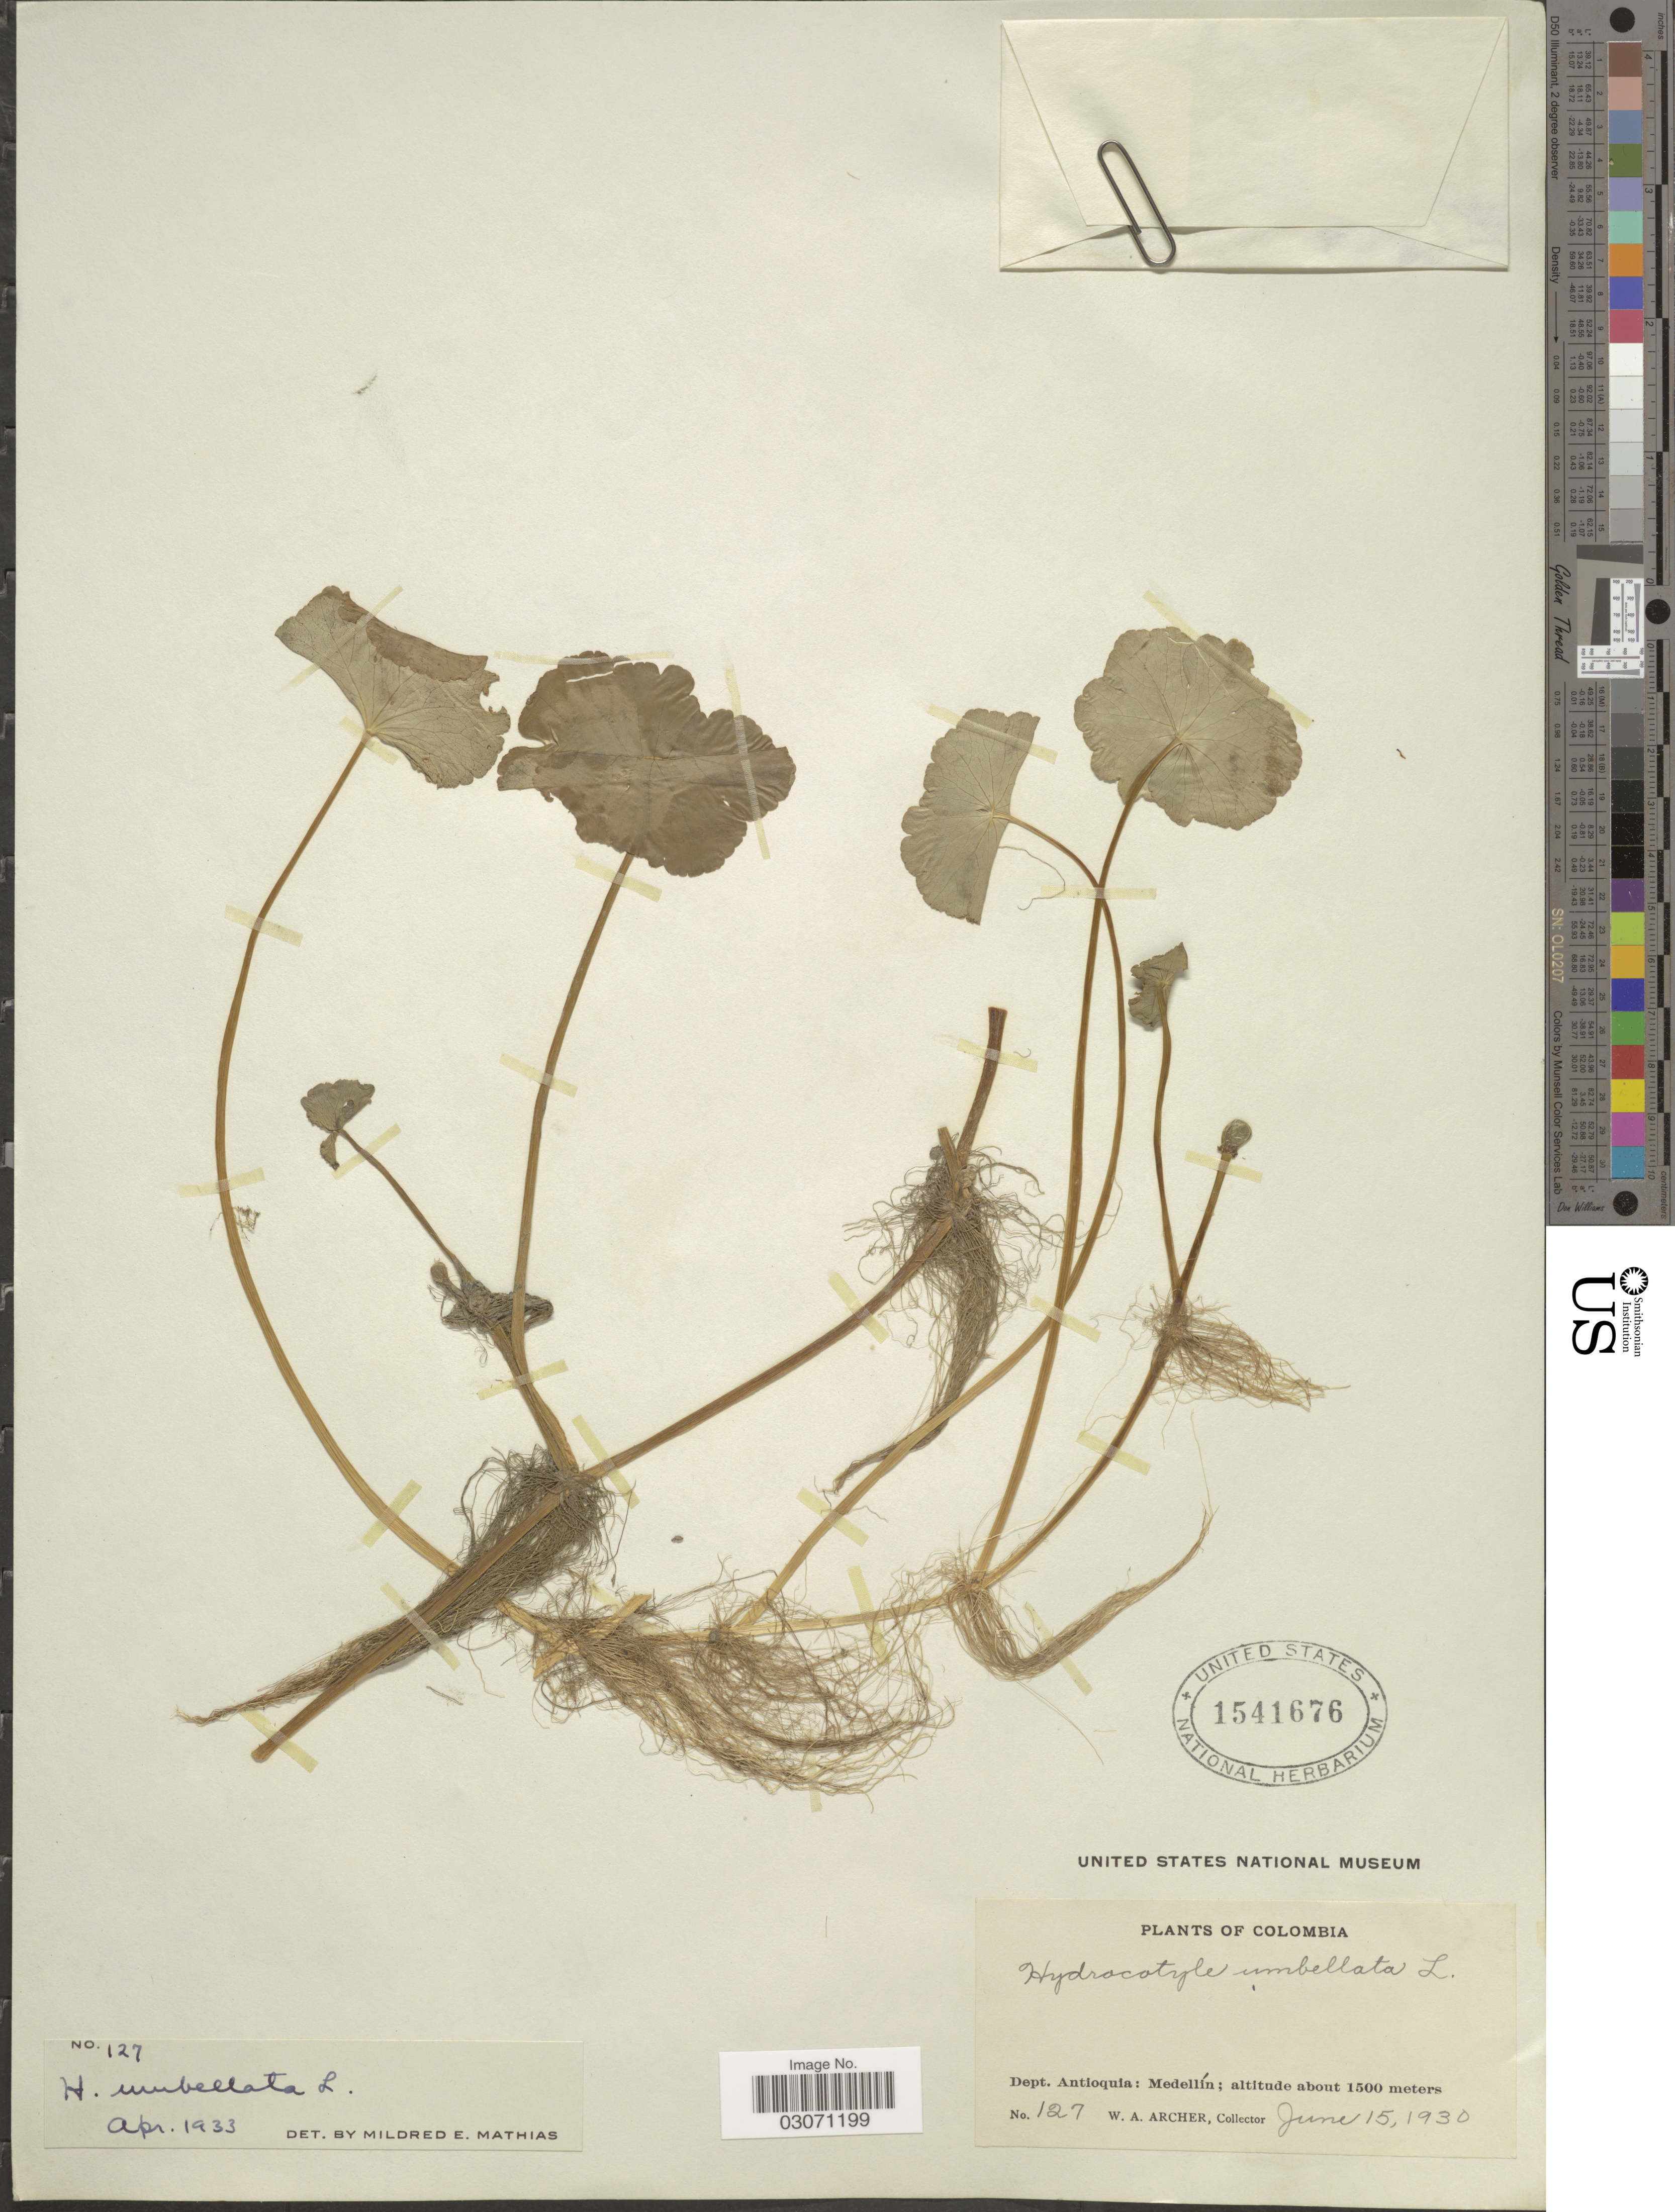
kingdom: Plantae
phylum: Tracheophyta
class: Magnoliopsida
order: Apiales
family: Araliaceae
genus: Hydrocotyle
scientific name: Hydrocotyle umbellata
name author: L.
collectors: W. Archer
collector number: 127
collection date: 1930-06-15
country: Colombia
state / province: Antioquia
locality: Dept. Antioquia: Medellín.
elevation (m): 1500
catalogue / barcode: US 1541676